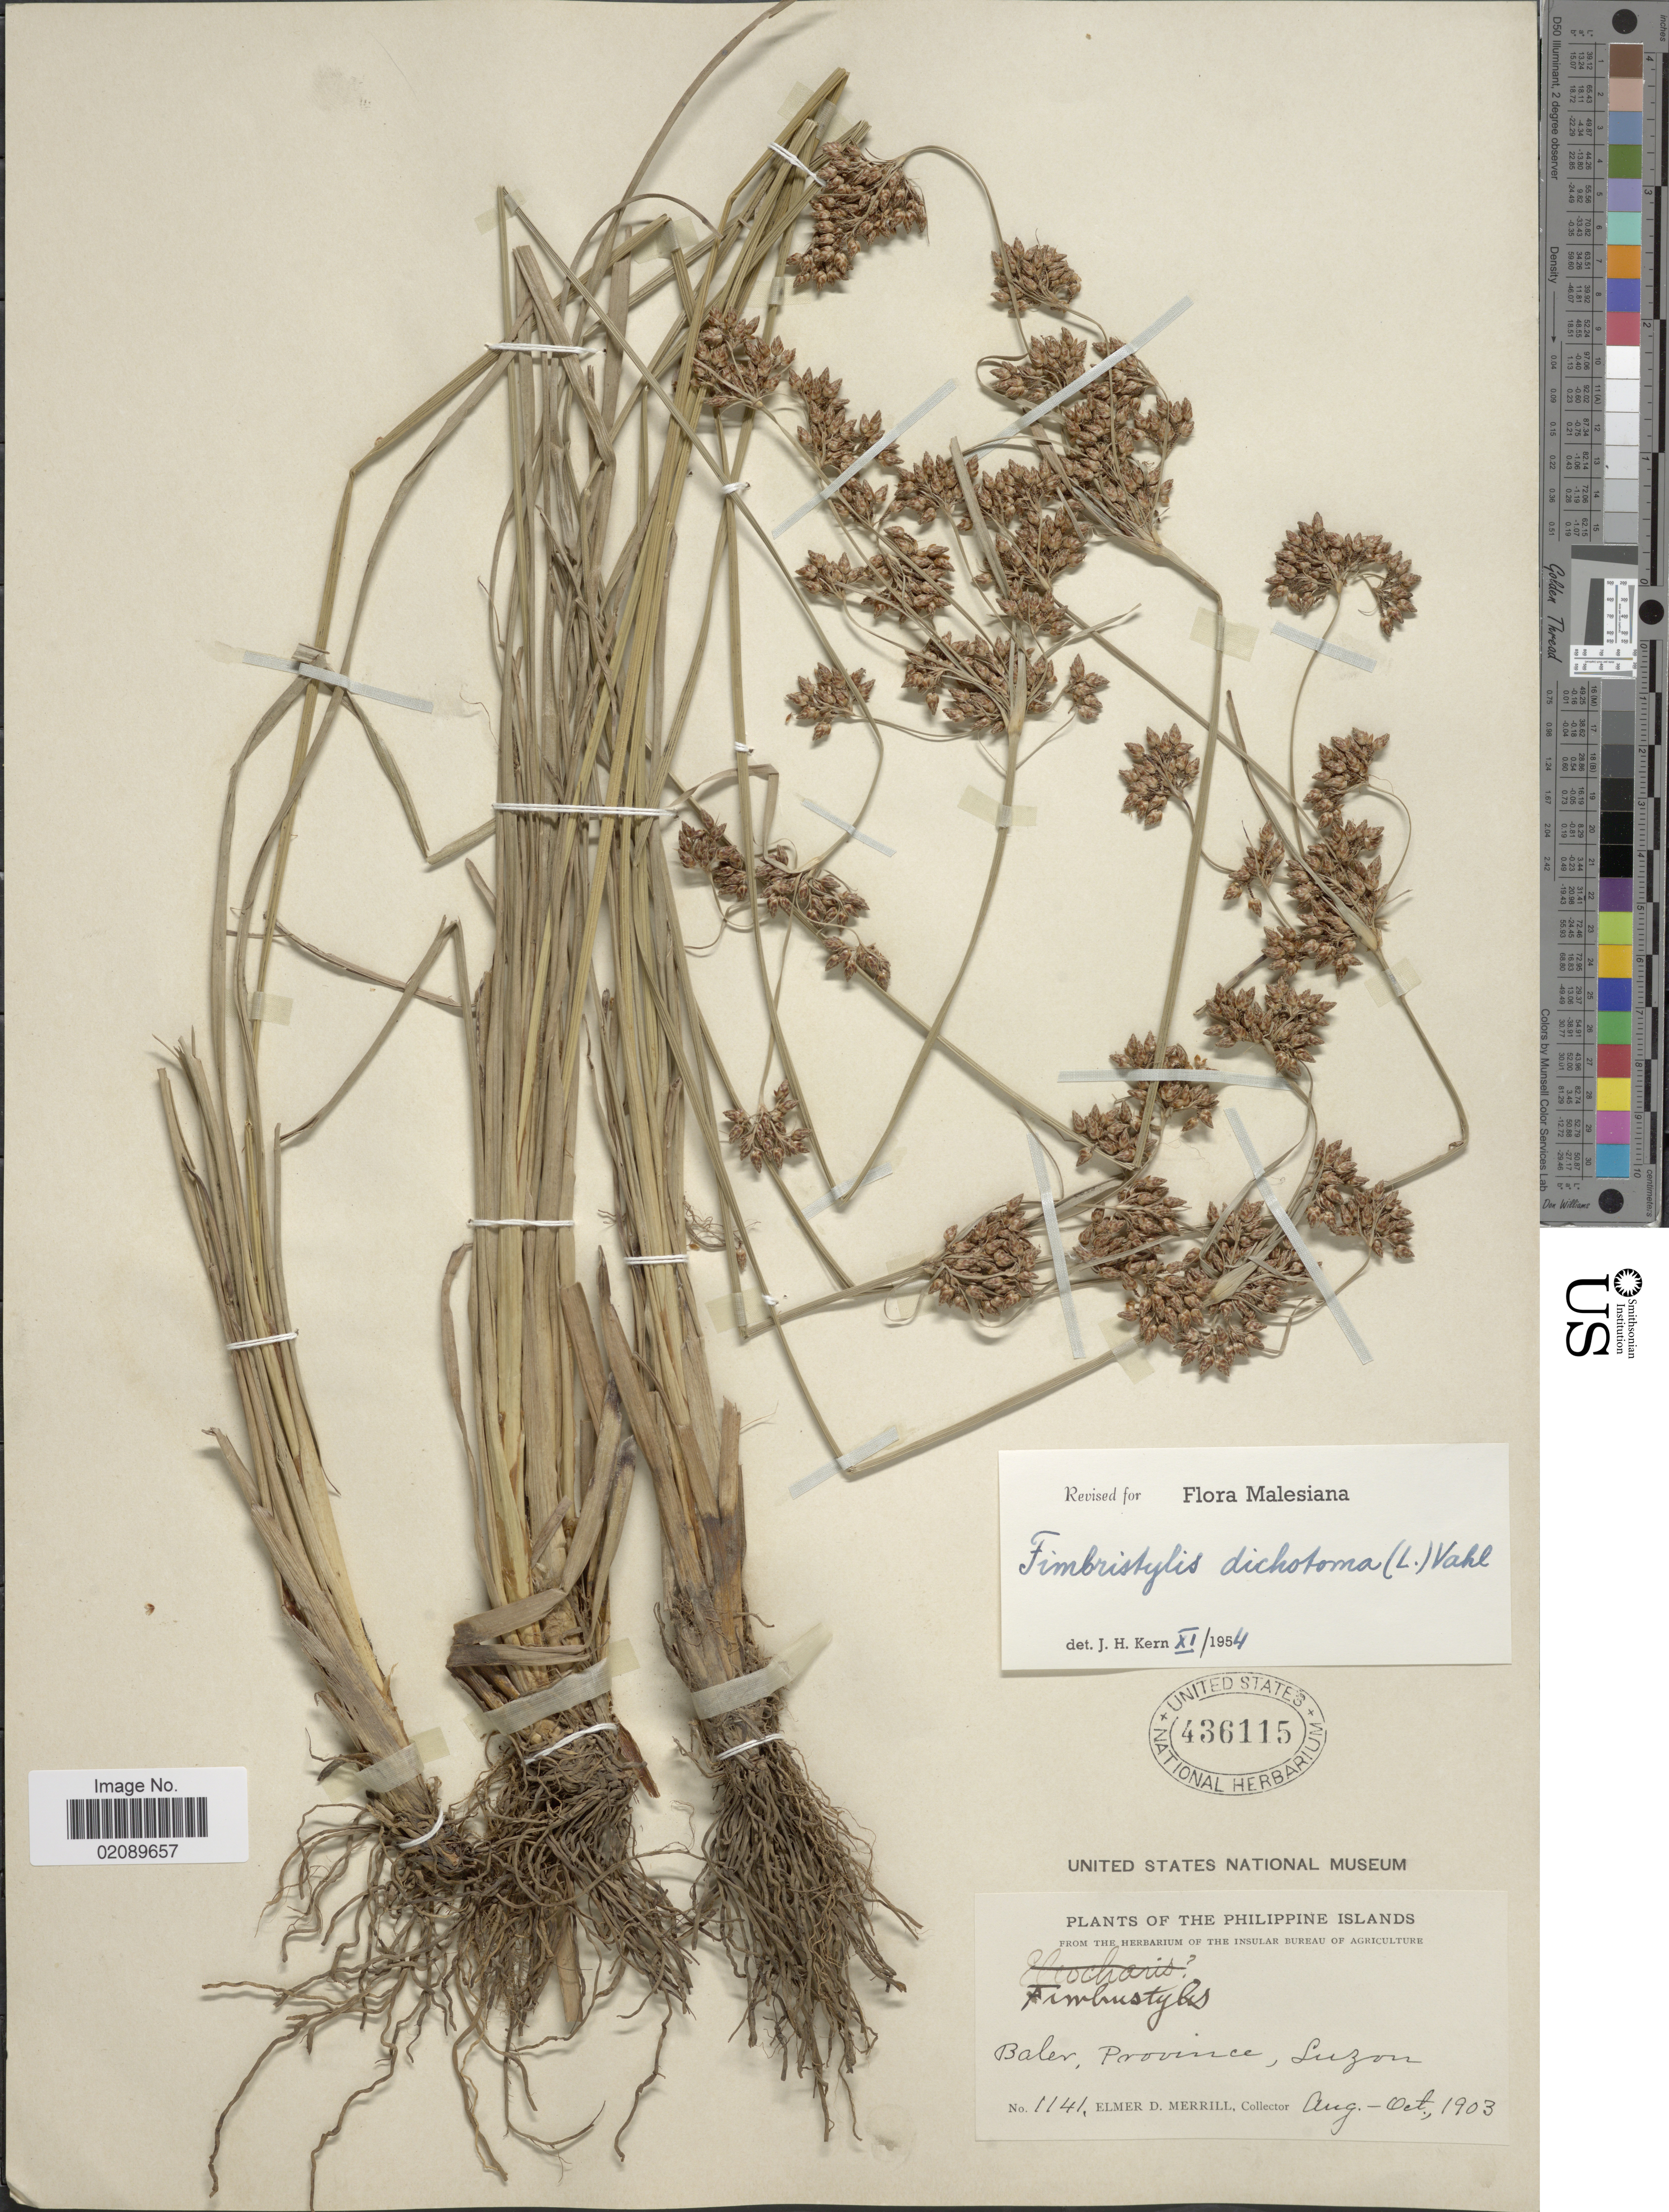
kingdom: Plantae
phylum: Tracheophyta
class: Liliopsida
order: Poales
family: Cyperaceae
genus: Fimbristylis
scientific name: Fimbristylis dichotoma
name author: (L.) Vahl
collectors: E. D. Merrill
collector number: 1141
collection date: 1903-08/1903-10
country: Philippines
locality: Philippine Islands, Baler, Province, Luzon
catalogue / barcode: US 436115